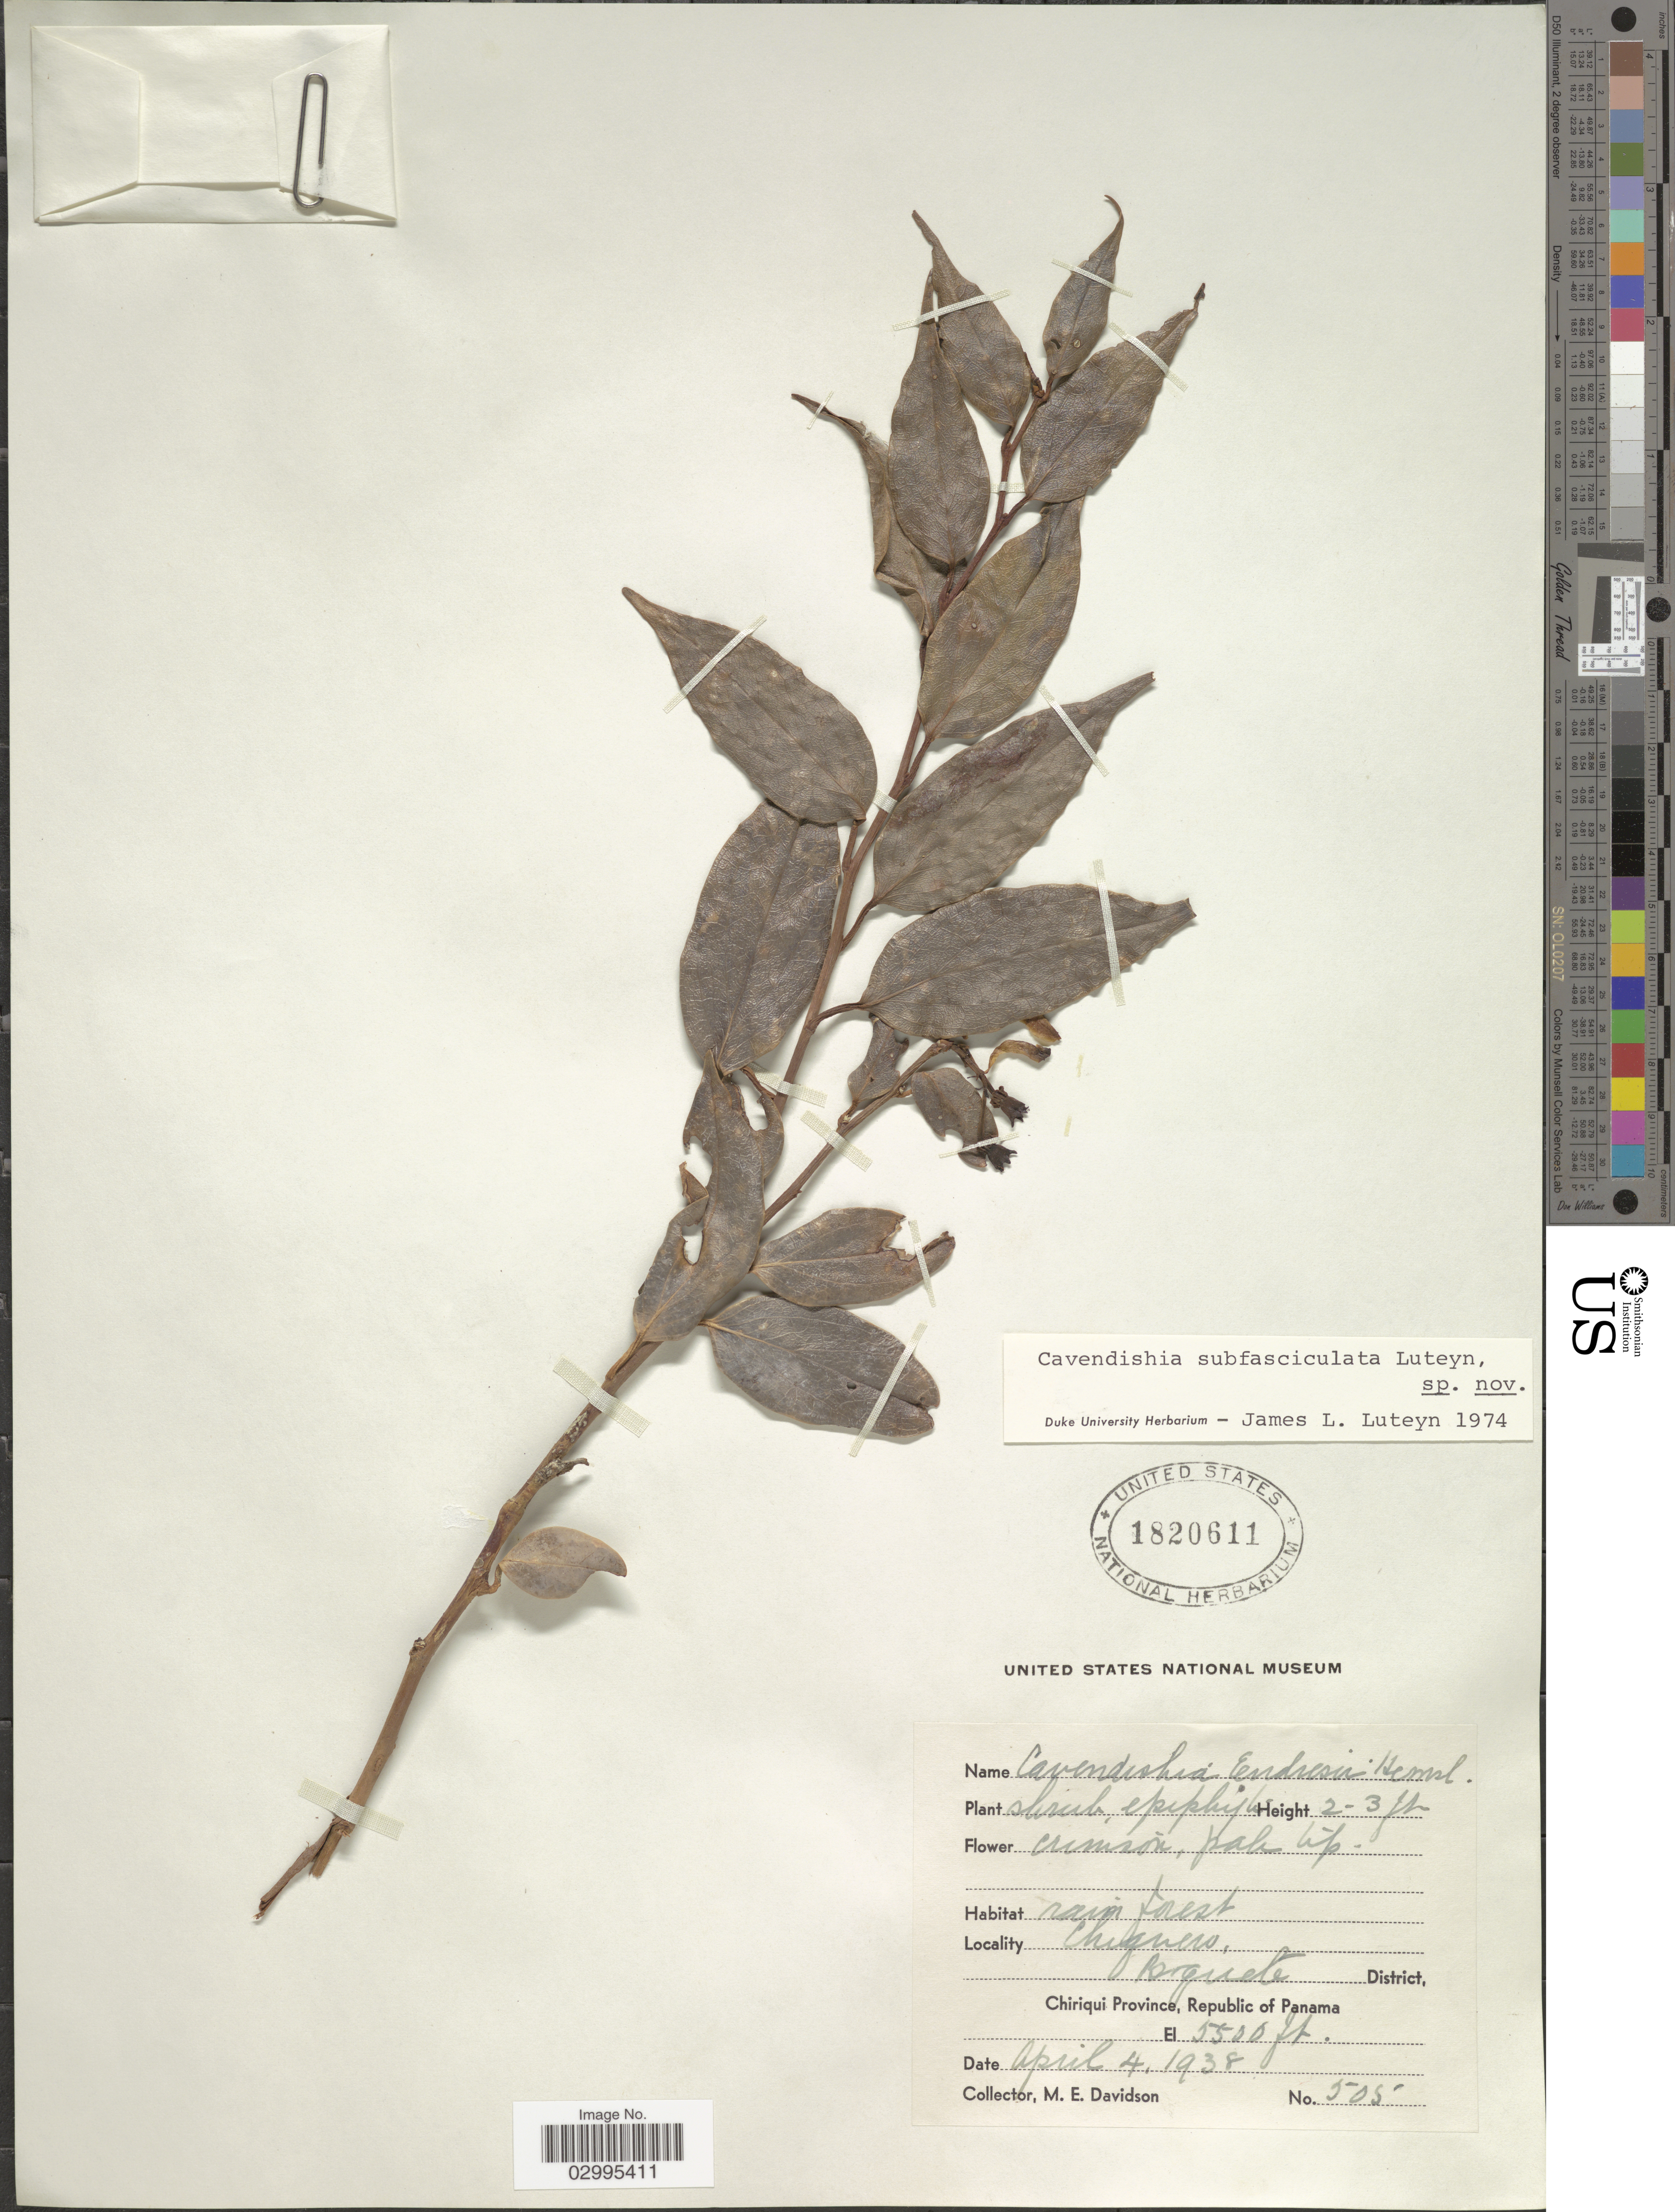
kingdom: Plantae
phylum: Tracheophyta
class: Magnoliopsida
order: Ericales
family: Ericaceae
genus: Cavendishia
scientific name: Cavendishia subfasciculata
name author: Luteyn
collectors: M. E. Davidson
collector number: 505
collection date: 1938-04-04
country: Panama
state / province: Chiriqui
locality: Chiqueso, Boquete District. Republic of Panama.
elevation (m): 1676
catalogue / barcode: US 1820611